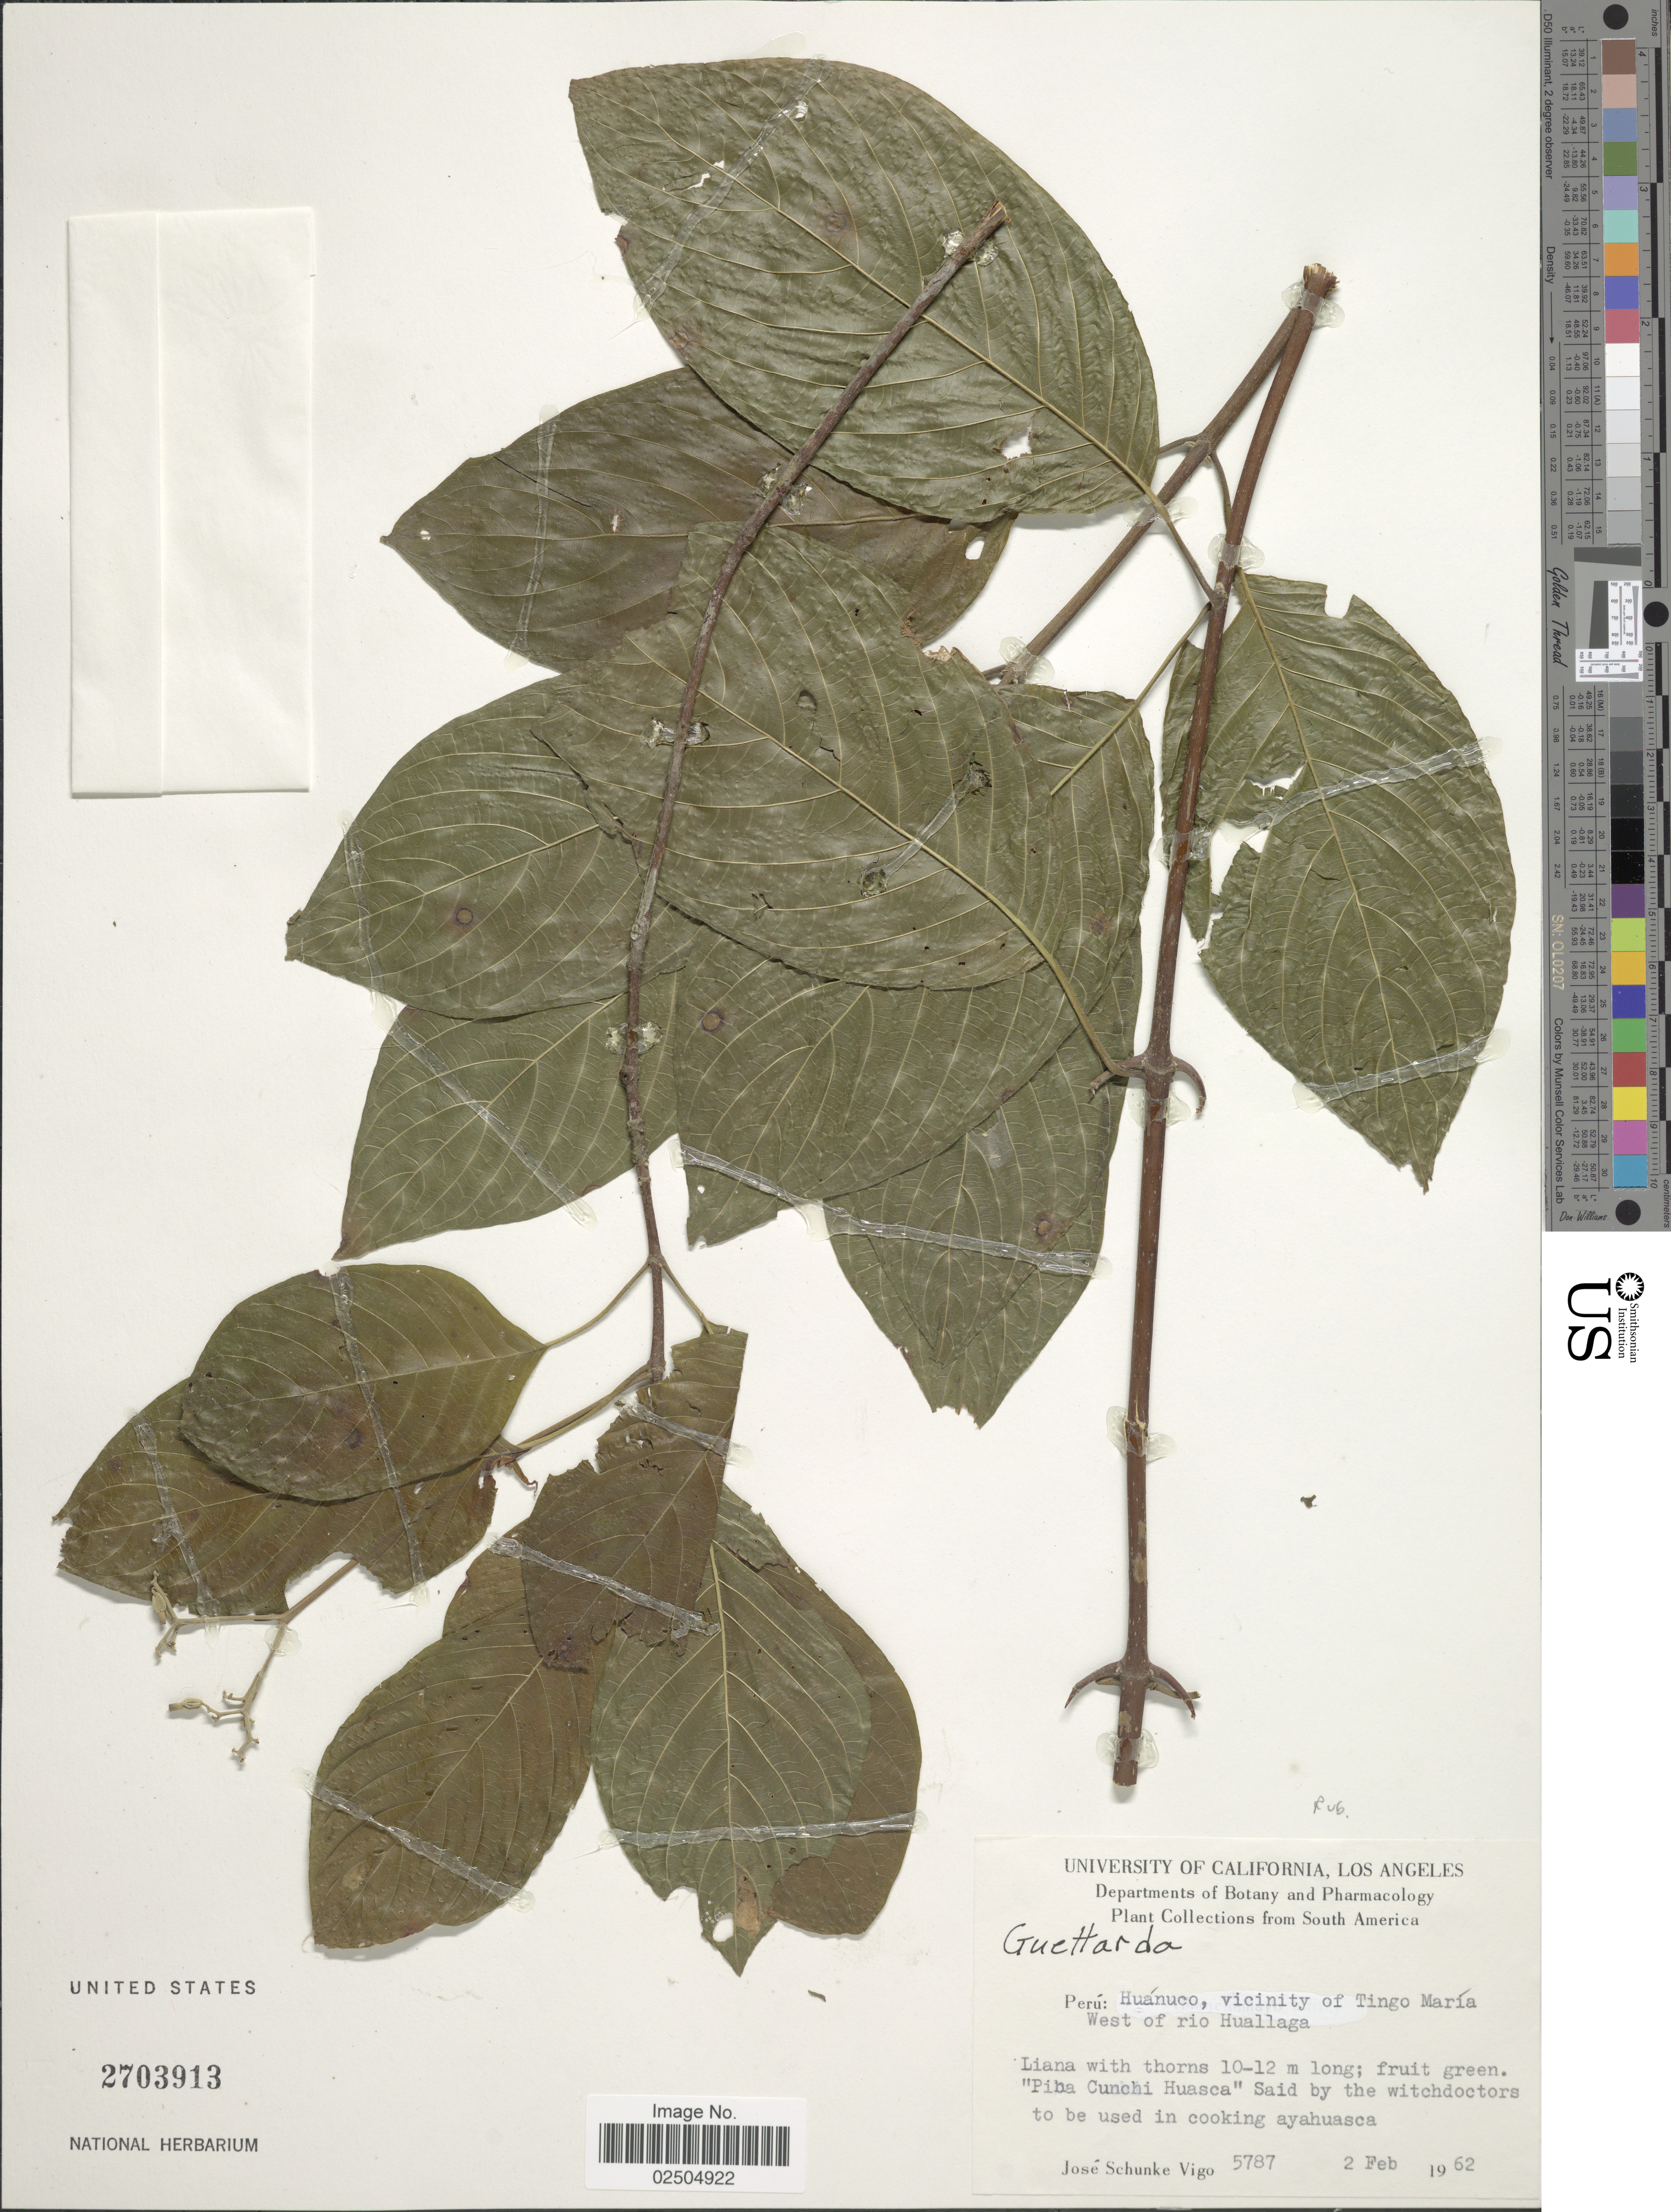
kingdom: Plantae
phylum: Tracheophyta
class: Magnoliopsida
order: Gentianales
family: Rubiaceae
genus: Guettarda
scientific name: Guettarda sp.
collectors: J. Schunke Vigo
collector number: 5787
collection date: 1962-02-02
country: Peru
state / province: Huánuco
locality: vicinity of Tingo Maria, West of rio Huallaga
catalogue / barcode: US 2703913